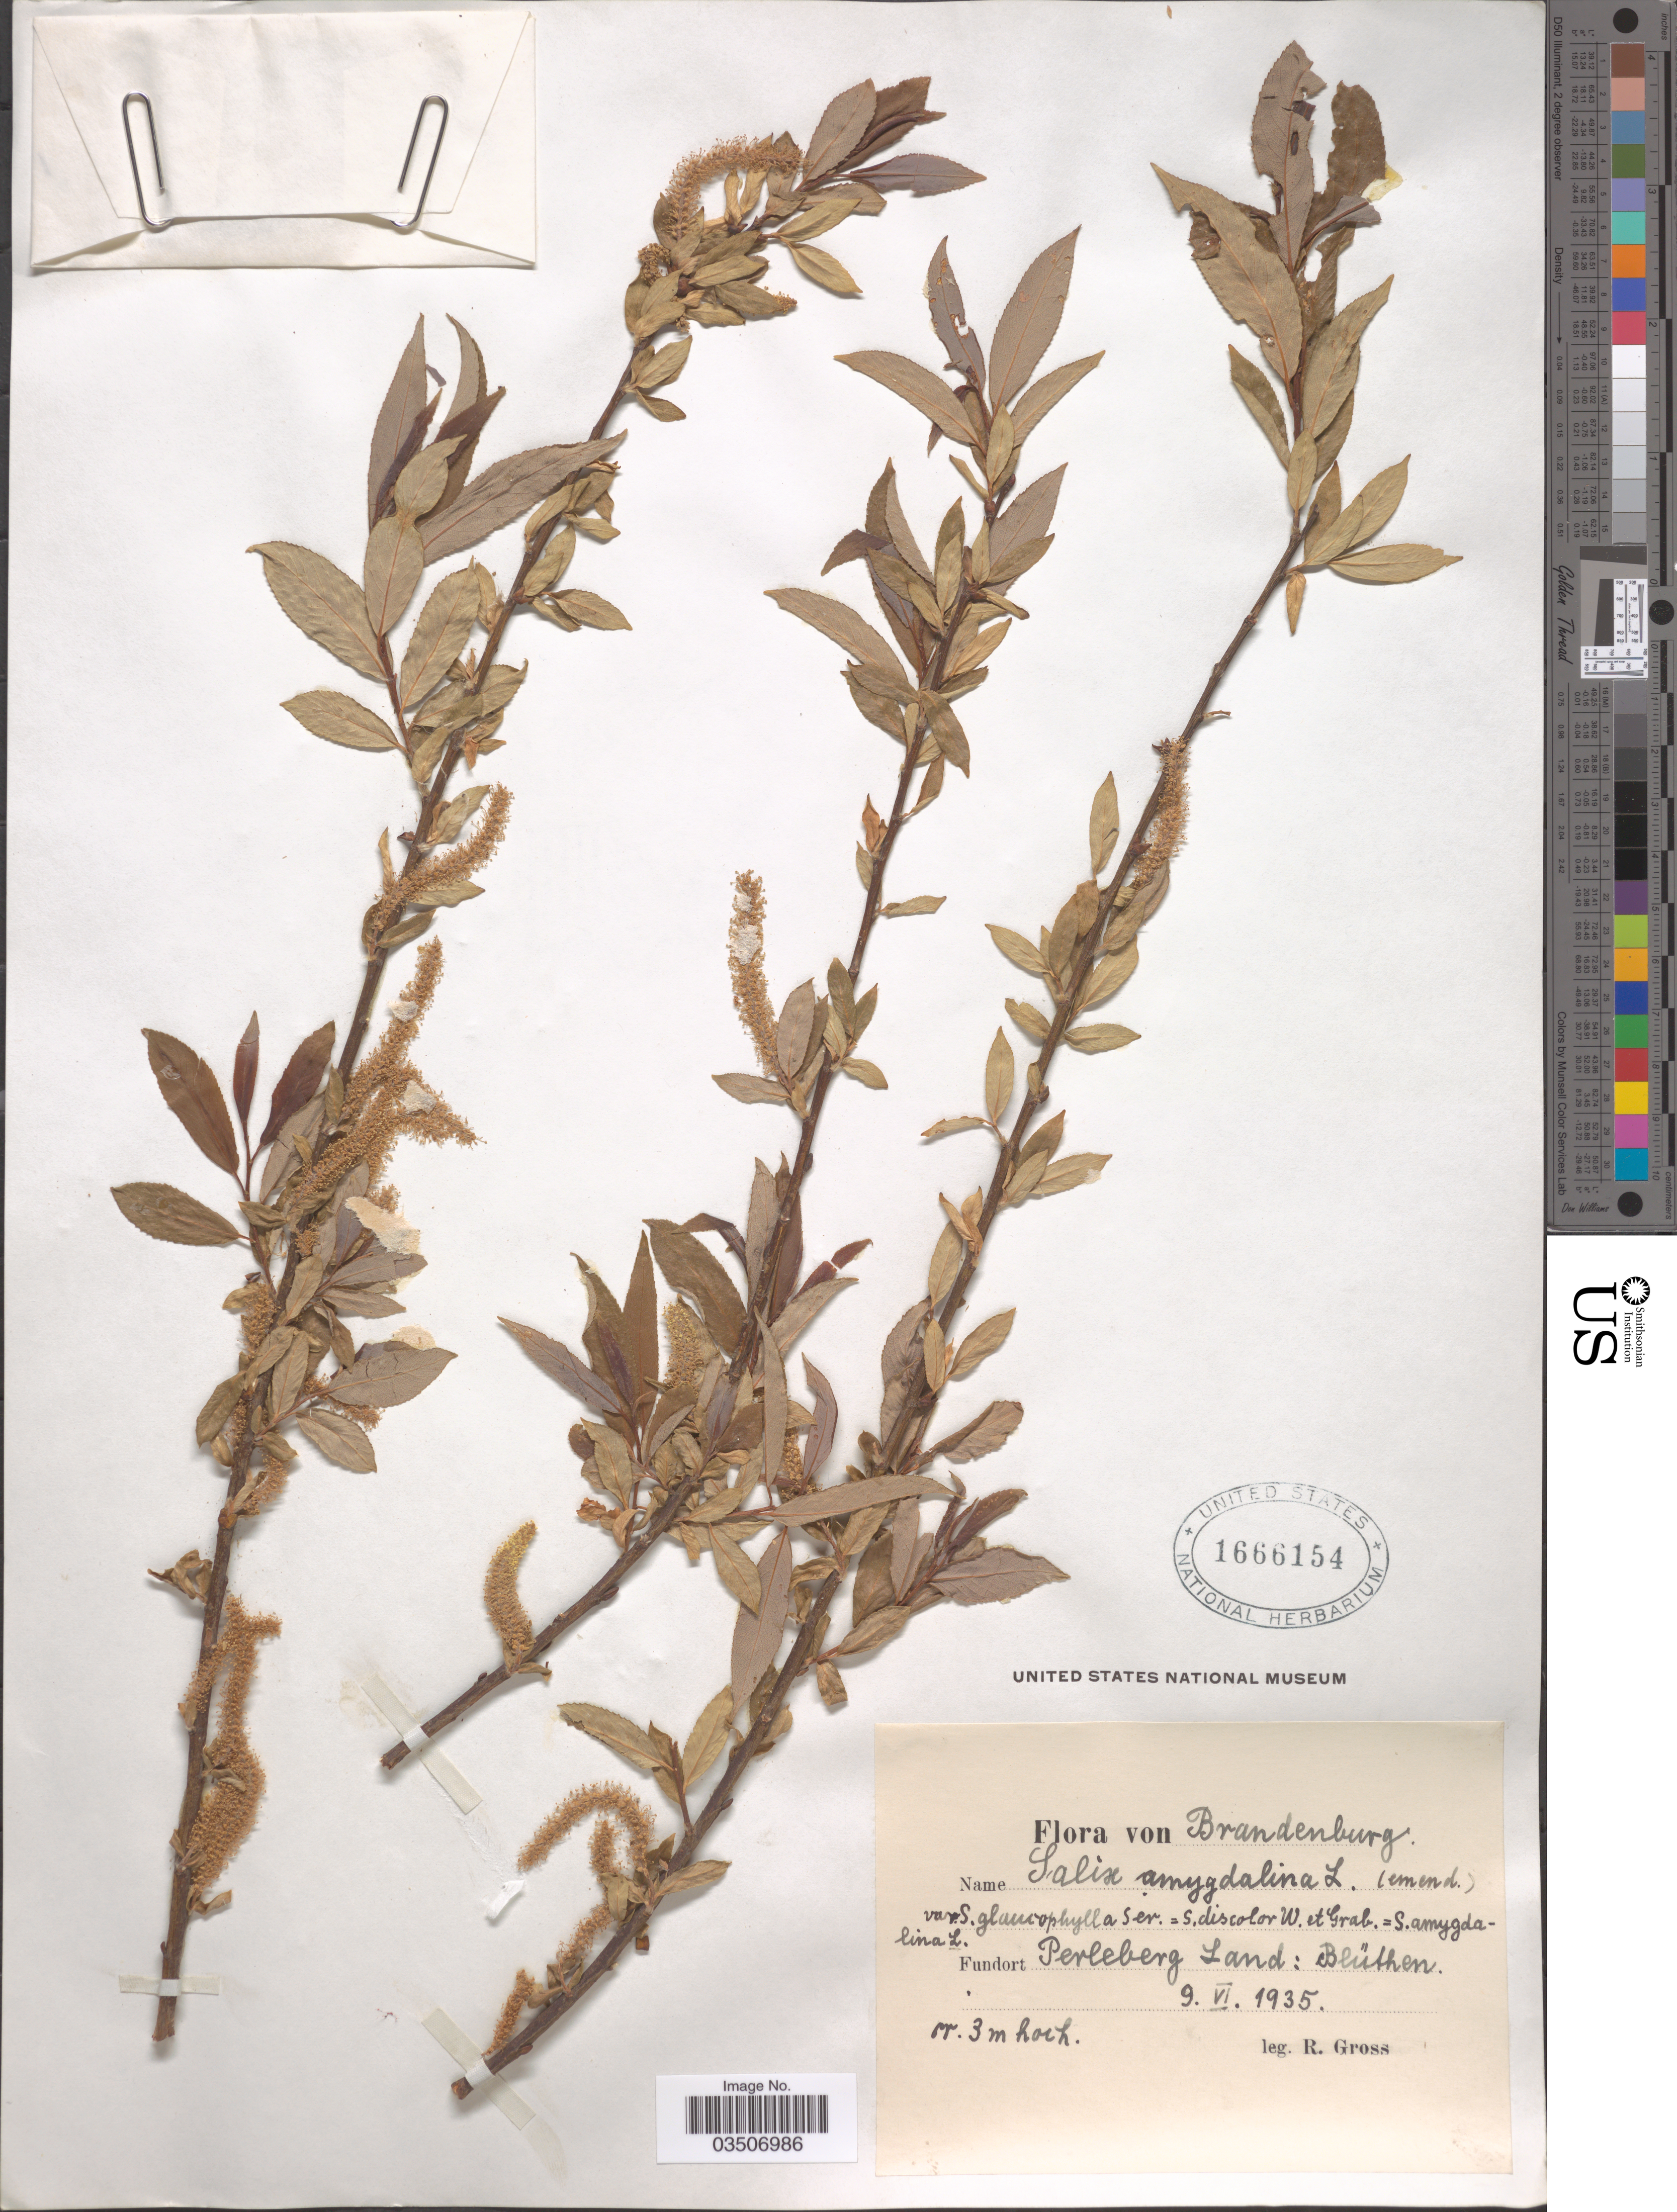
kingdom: Plantae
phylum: Tracheophyta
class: Magnoliopsida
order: Malpighiales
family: Salicaceae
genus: Salix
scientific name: Salix amygdalina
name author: L.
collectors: R. Gross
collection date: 1935-06-09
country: Germany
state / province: Brandenburg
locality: Perleberg Land: Blüthen.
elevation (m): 3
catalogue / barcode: US 1666154